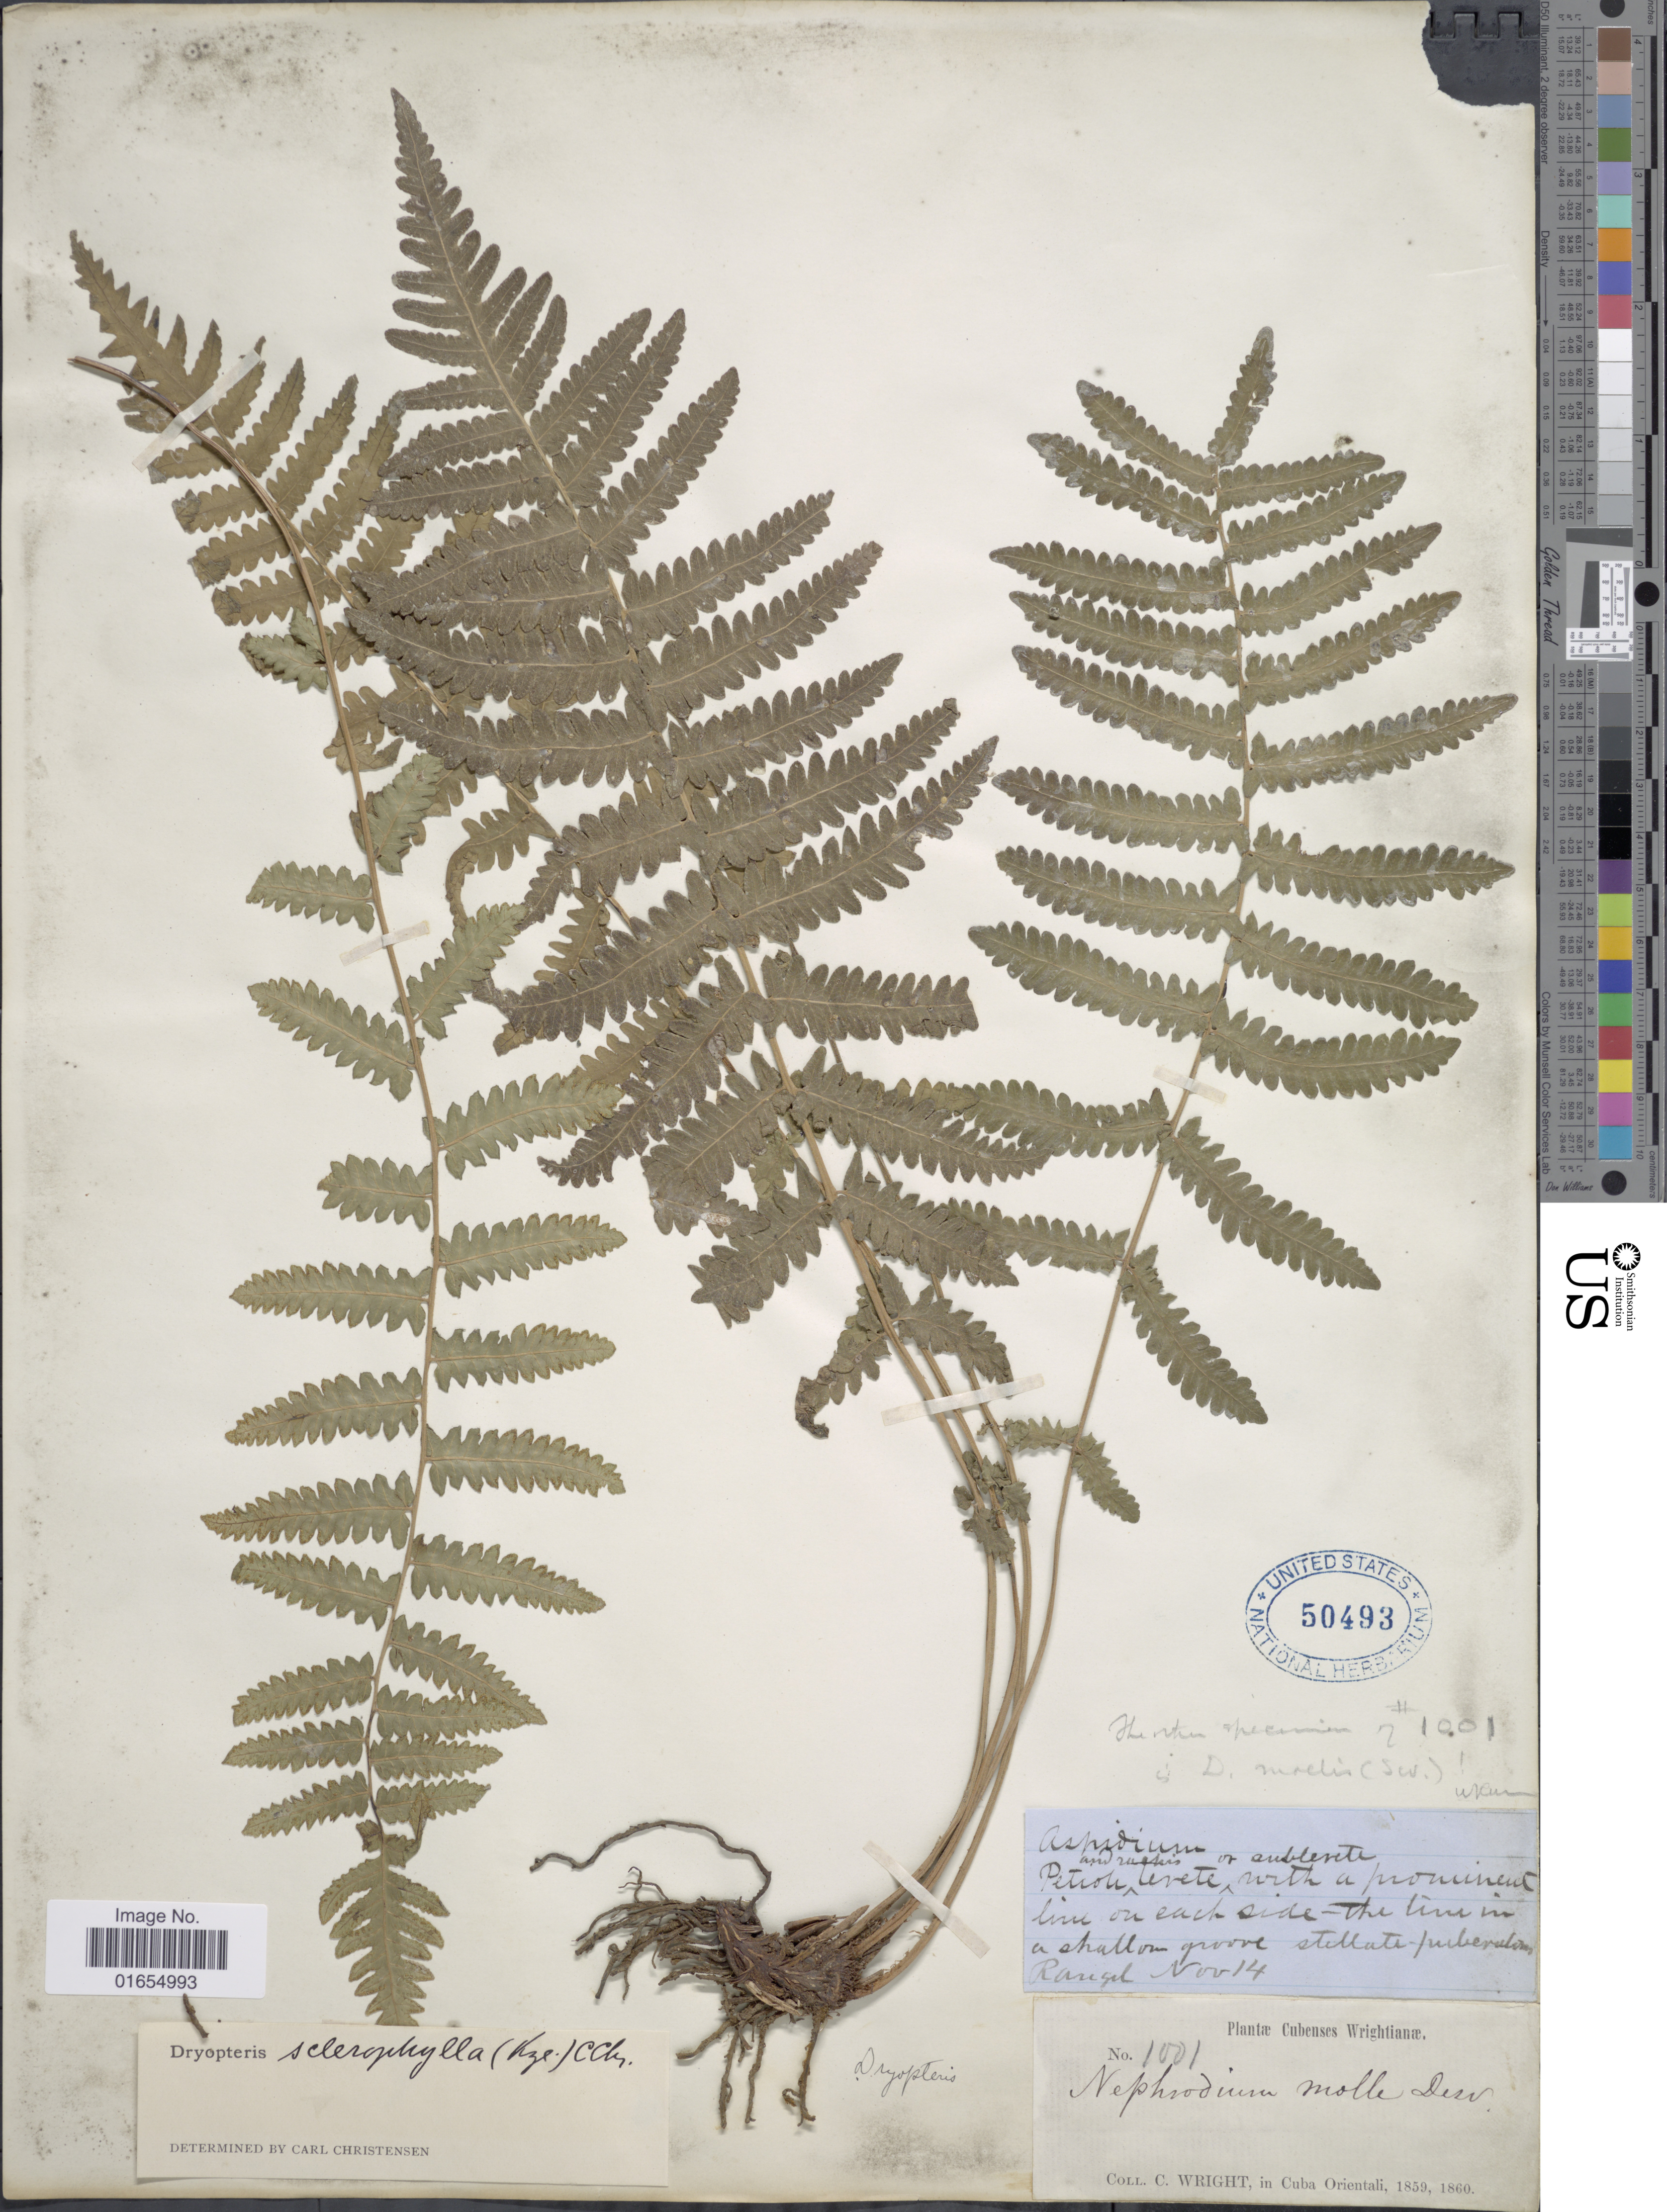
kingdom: Plantae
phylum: Tracheophyta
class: Polypodiopsida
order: Polypodiales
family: Thelypteridaceae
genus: Goniopteris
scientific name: Goniopteris sclerophylla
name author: (Poepp.) C.V. Morton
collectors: C. Wright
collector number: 1001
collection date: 1859/1860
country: Cuba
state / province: Oriente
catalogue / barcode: US 50493